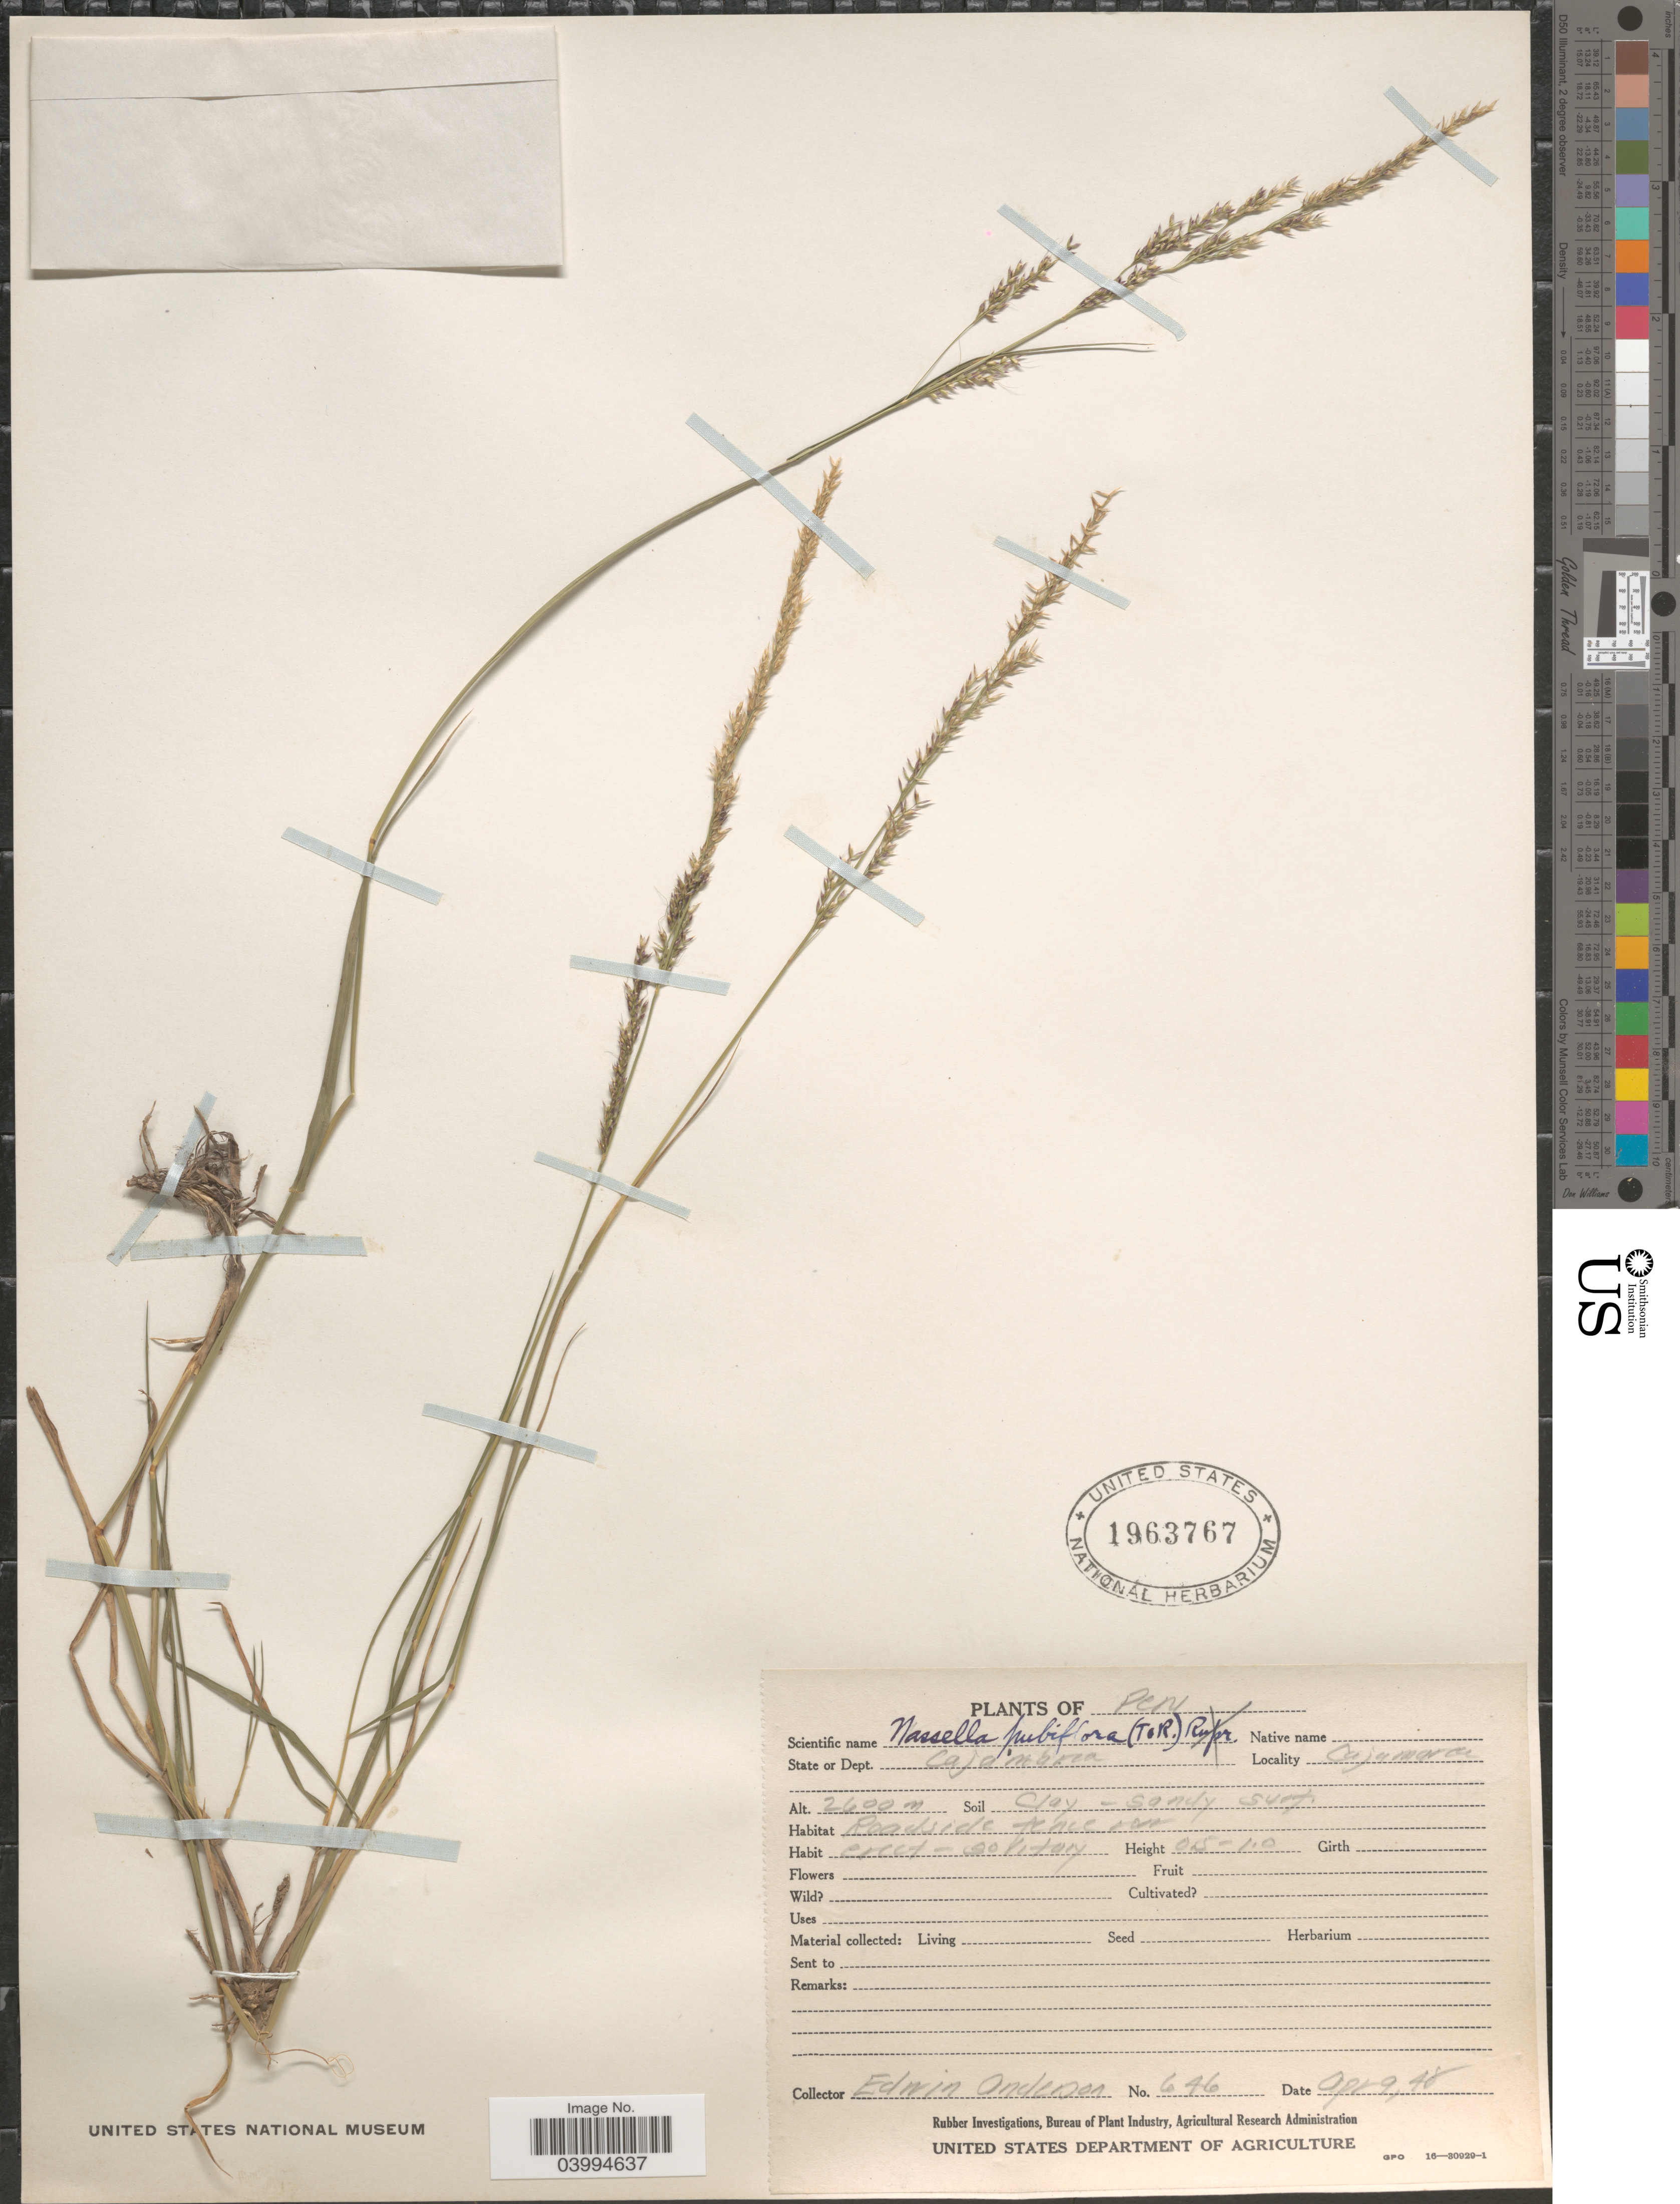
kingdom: Plantae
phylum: Tracheophyta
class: Liliopsida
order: Poales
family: Poaceae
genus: Nassella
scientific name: Nassella pubiflora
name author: (Trin. & Rupr.) É. Desv.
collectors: E. Anderson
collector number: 646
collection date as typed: Transcribed d/m/y: 9/4/48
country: Peru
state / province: Cajamarca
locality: State or Dept. Cajamarca. Cajamarca. Roadside fence row.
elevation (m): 2600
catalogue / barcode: US 1963767